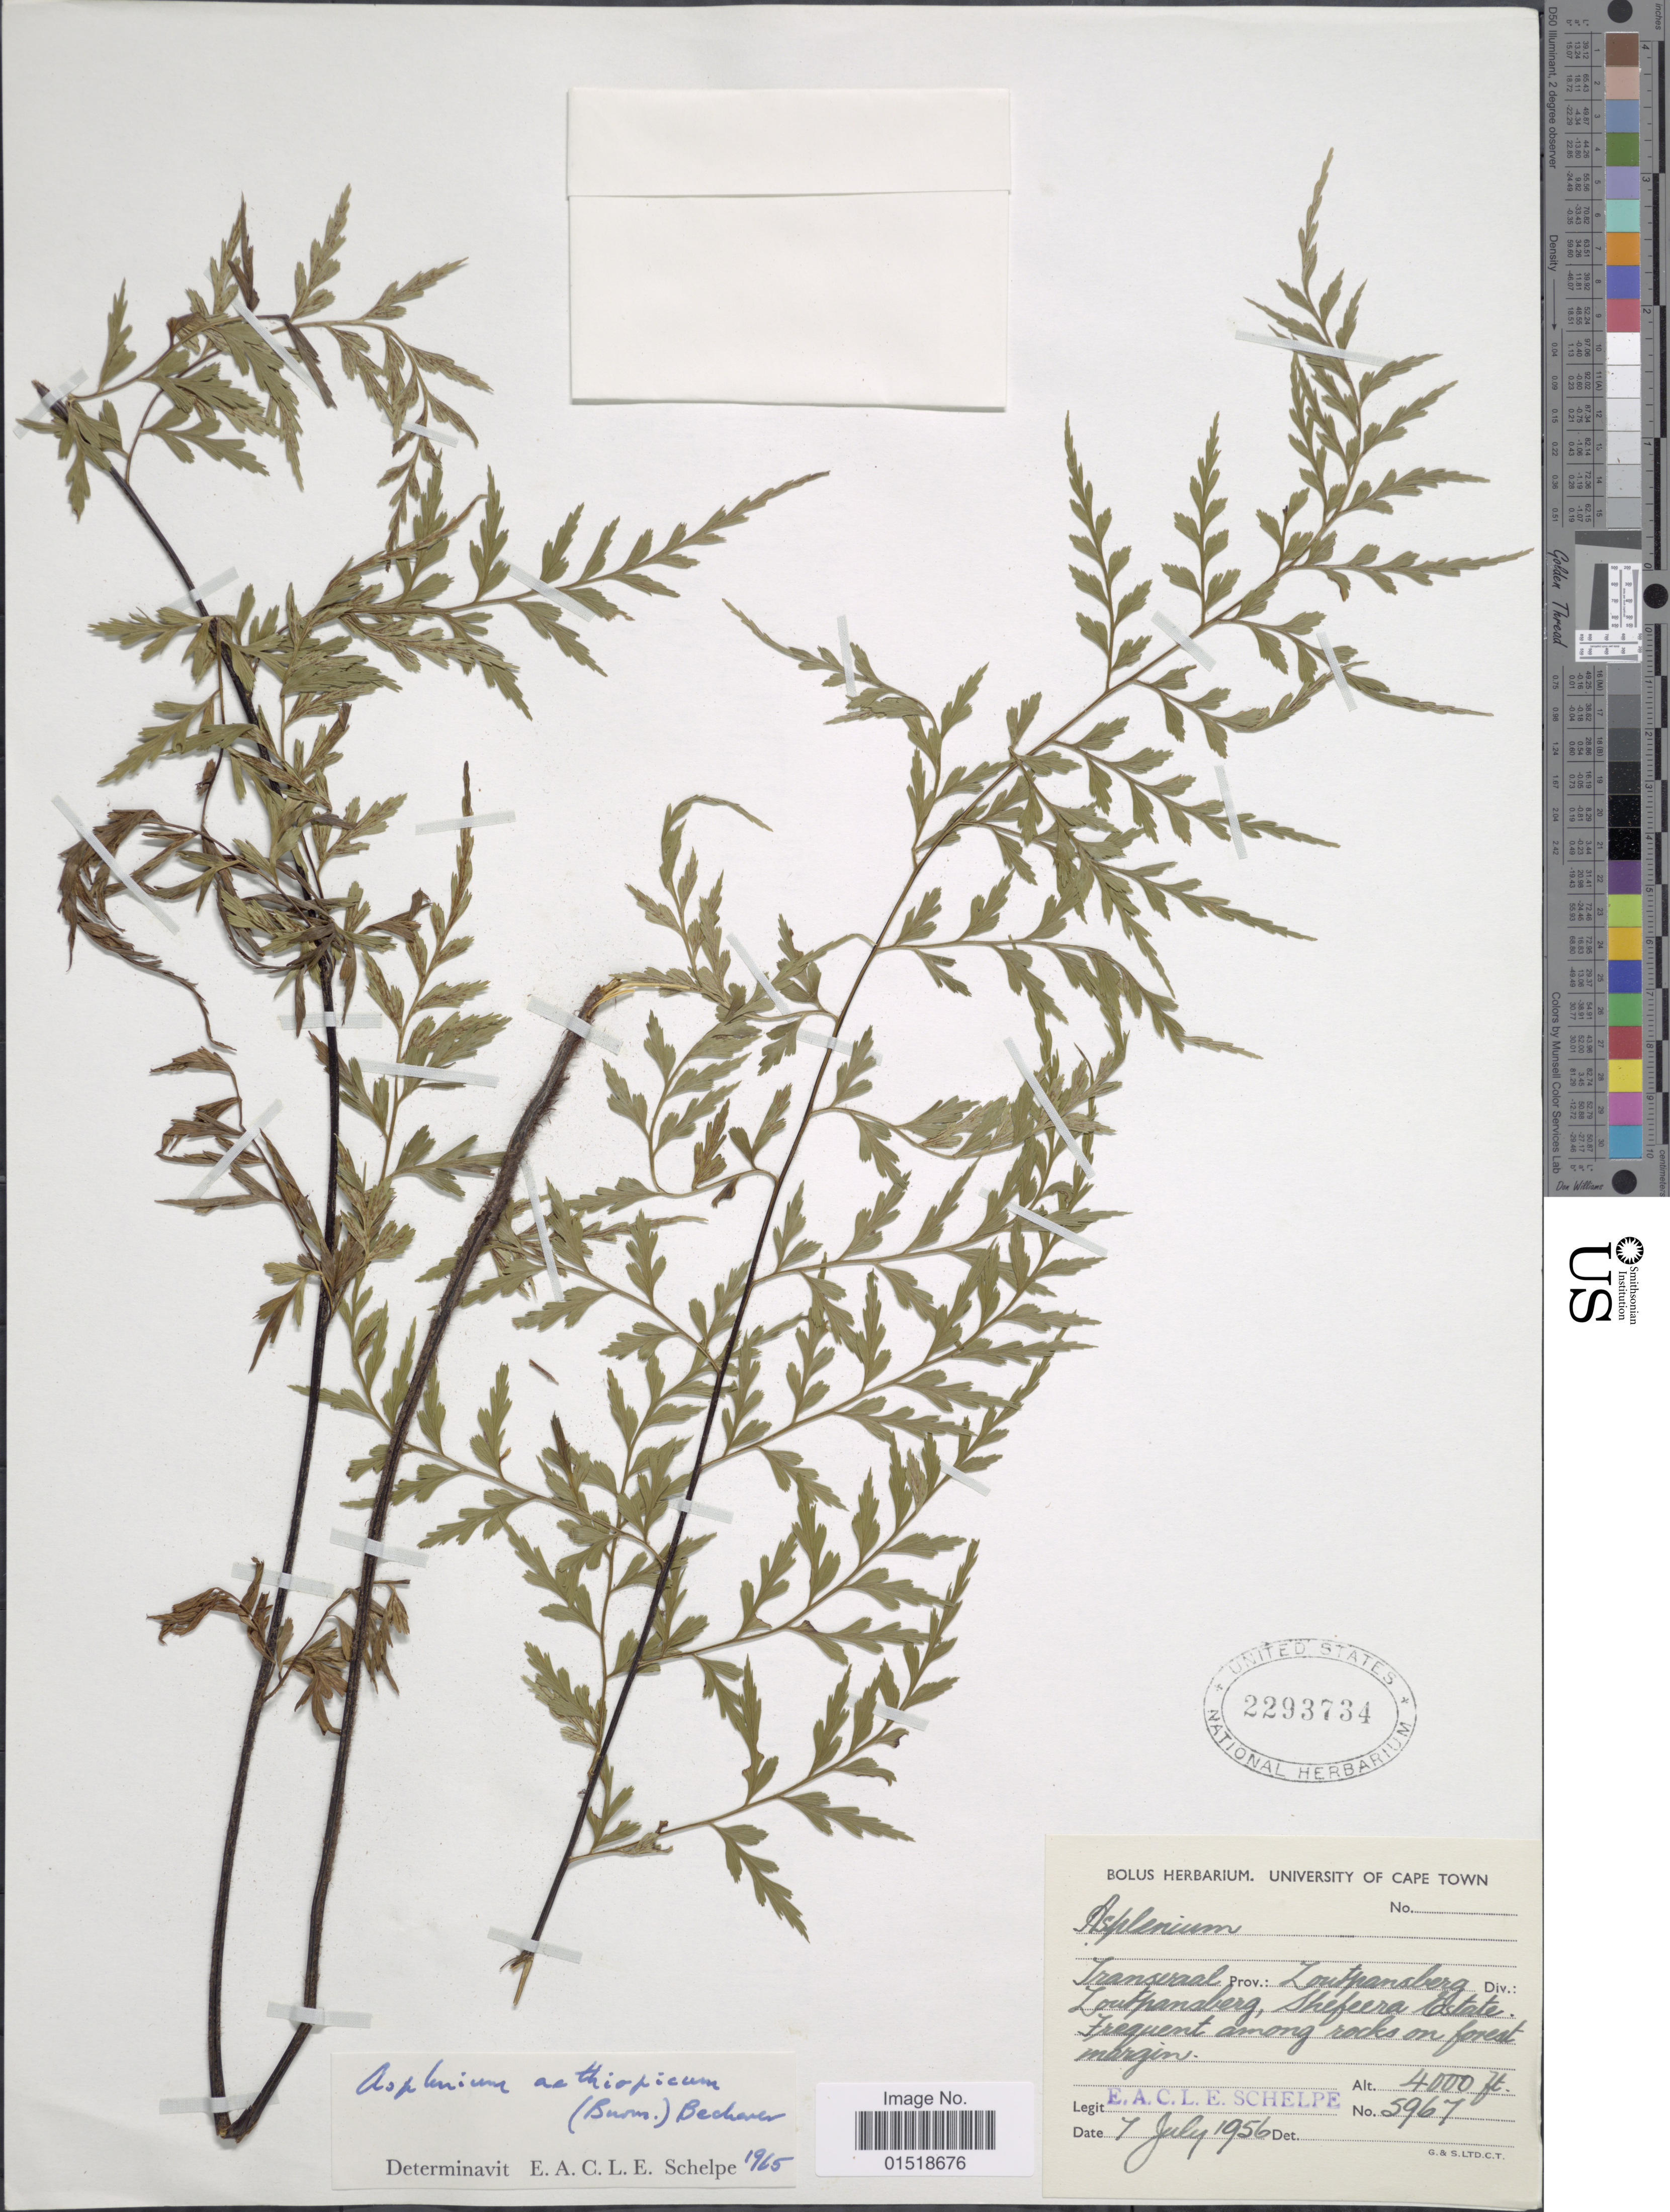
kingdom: Plantae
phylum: Tracheophyta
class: Polypodiopsida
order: Polypodiales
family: Aspleniaceae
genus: Asplenium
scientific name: Asplenium aethiopicum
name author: (Burm. f.) Bech.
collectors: E. A. C. L. E. Schelpe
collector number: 5967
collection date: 1956-07-07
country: South Africa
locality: Transvaal Prov.: Zoutpansberg Div.: Zoutpansberg, Shefeera Estate.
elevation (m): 1219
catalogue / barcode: US 2293734